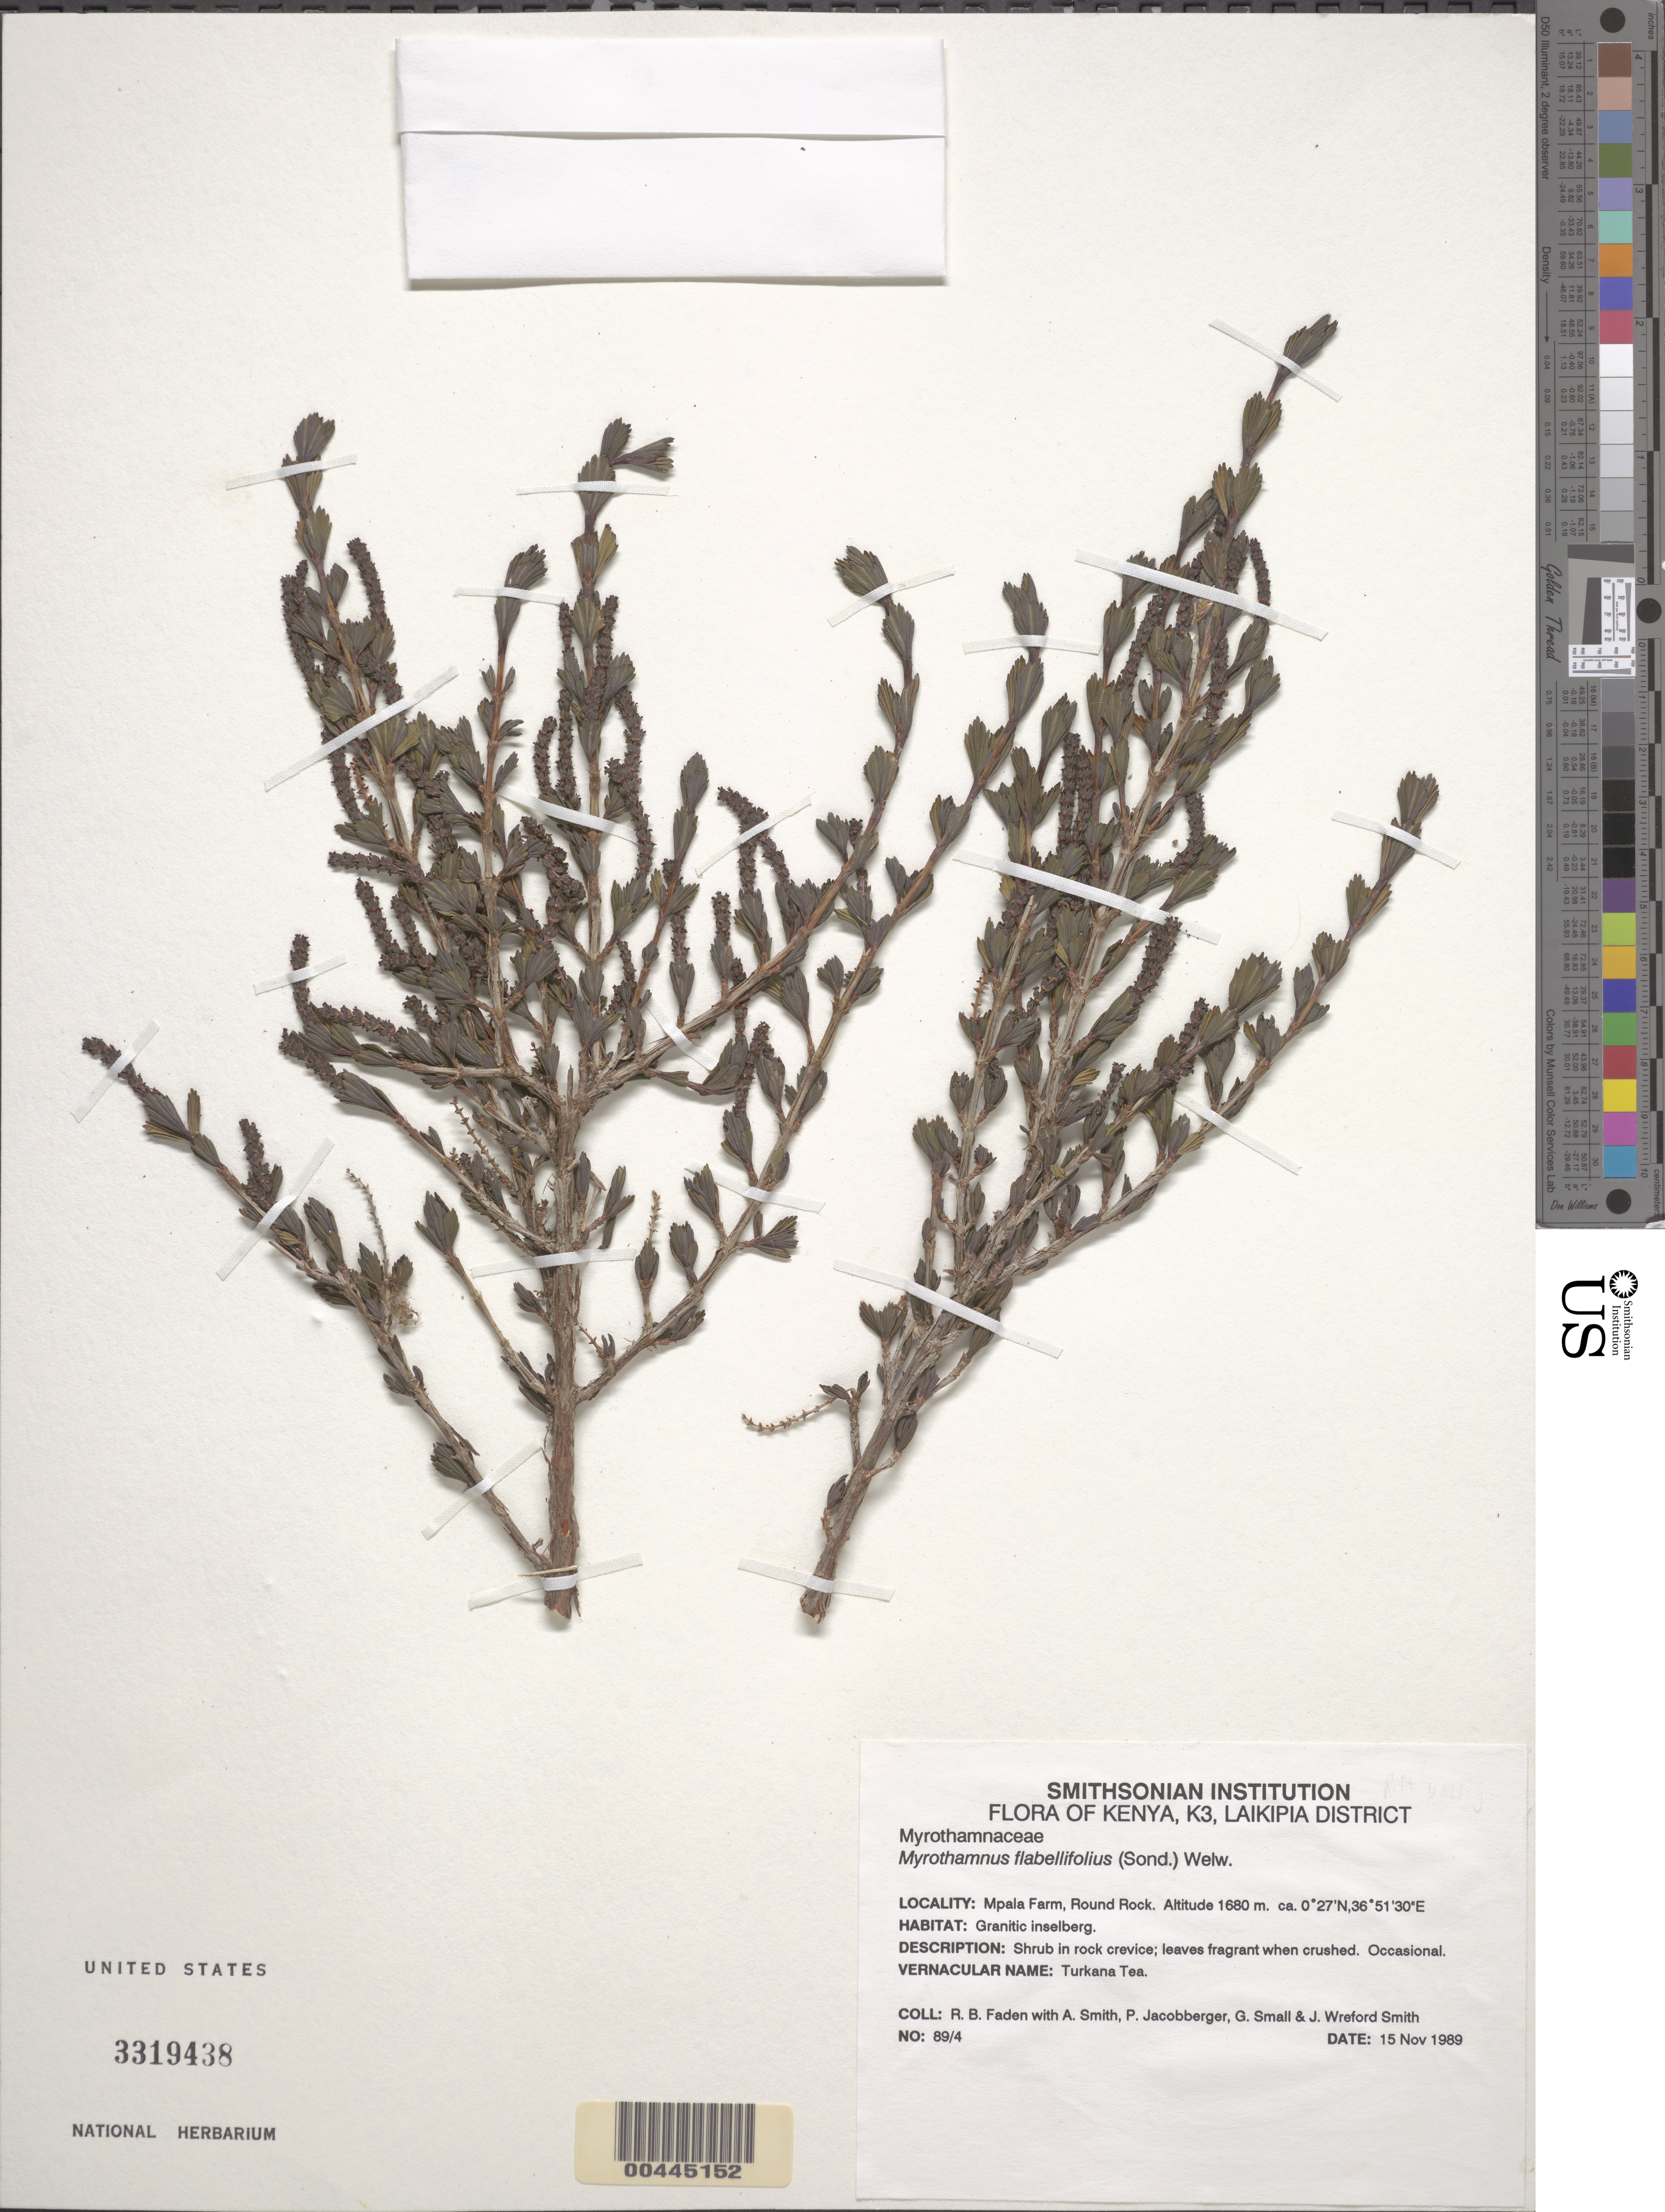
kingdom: Plantae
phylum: Tracheophyta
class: Magnoliopsida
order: Gunnerales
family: Myrothamnaceae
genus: Myrothamnus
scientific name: Myrothamnus flabellifolius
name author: Welw.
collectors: R. B. Faden, A. Smith, P. Jacobberger, G. Small & J. W. Smith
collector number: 89/4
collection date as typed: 15 Nov 1989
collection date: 1989-11-15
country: Kenya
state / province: Laikipia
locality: Mpala farm, round rock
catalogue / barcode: US 3319438